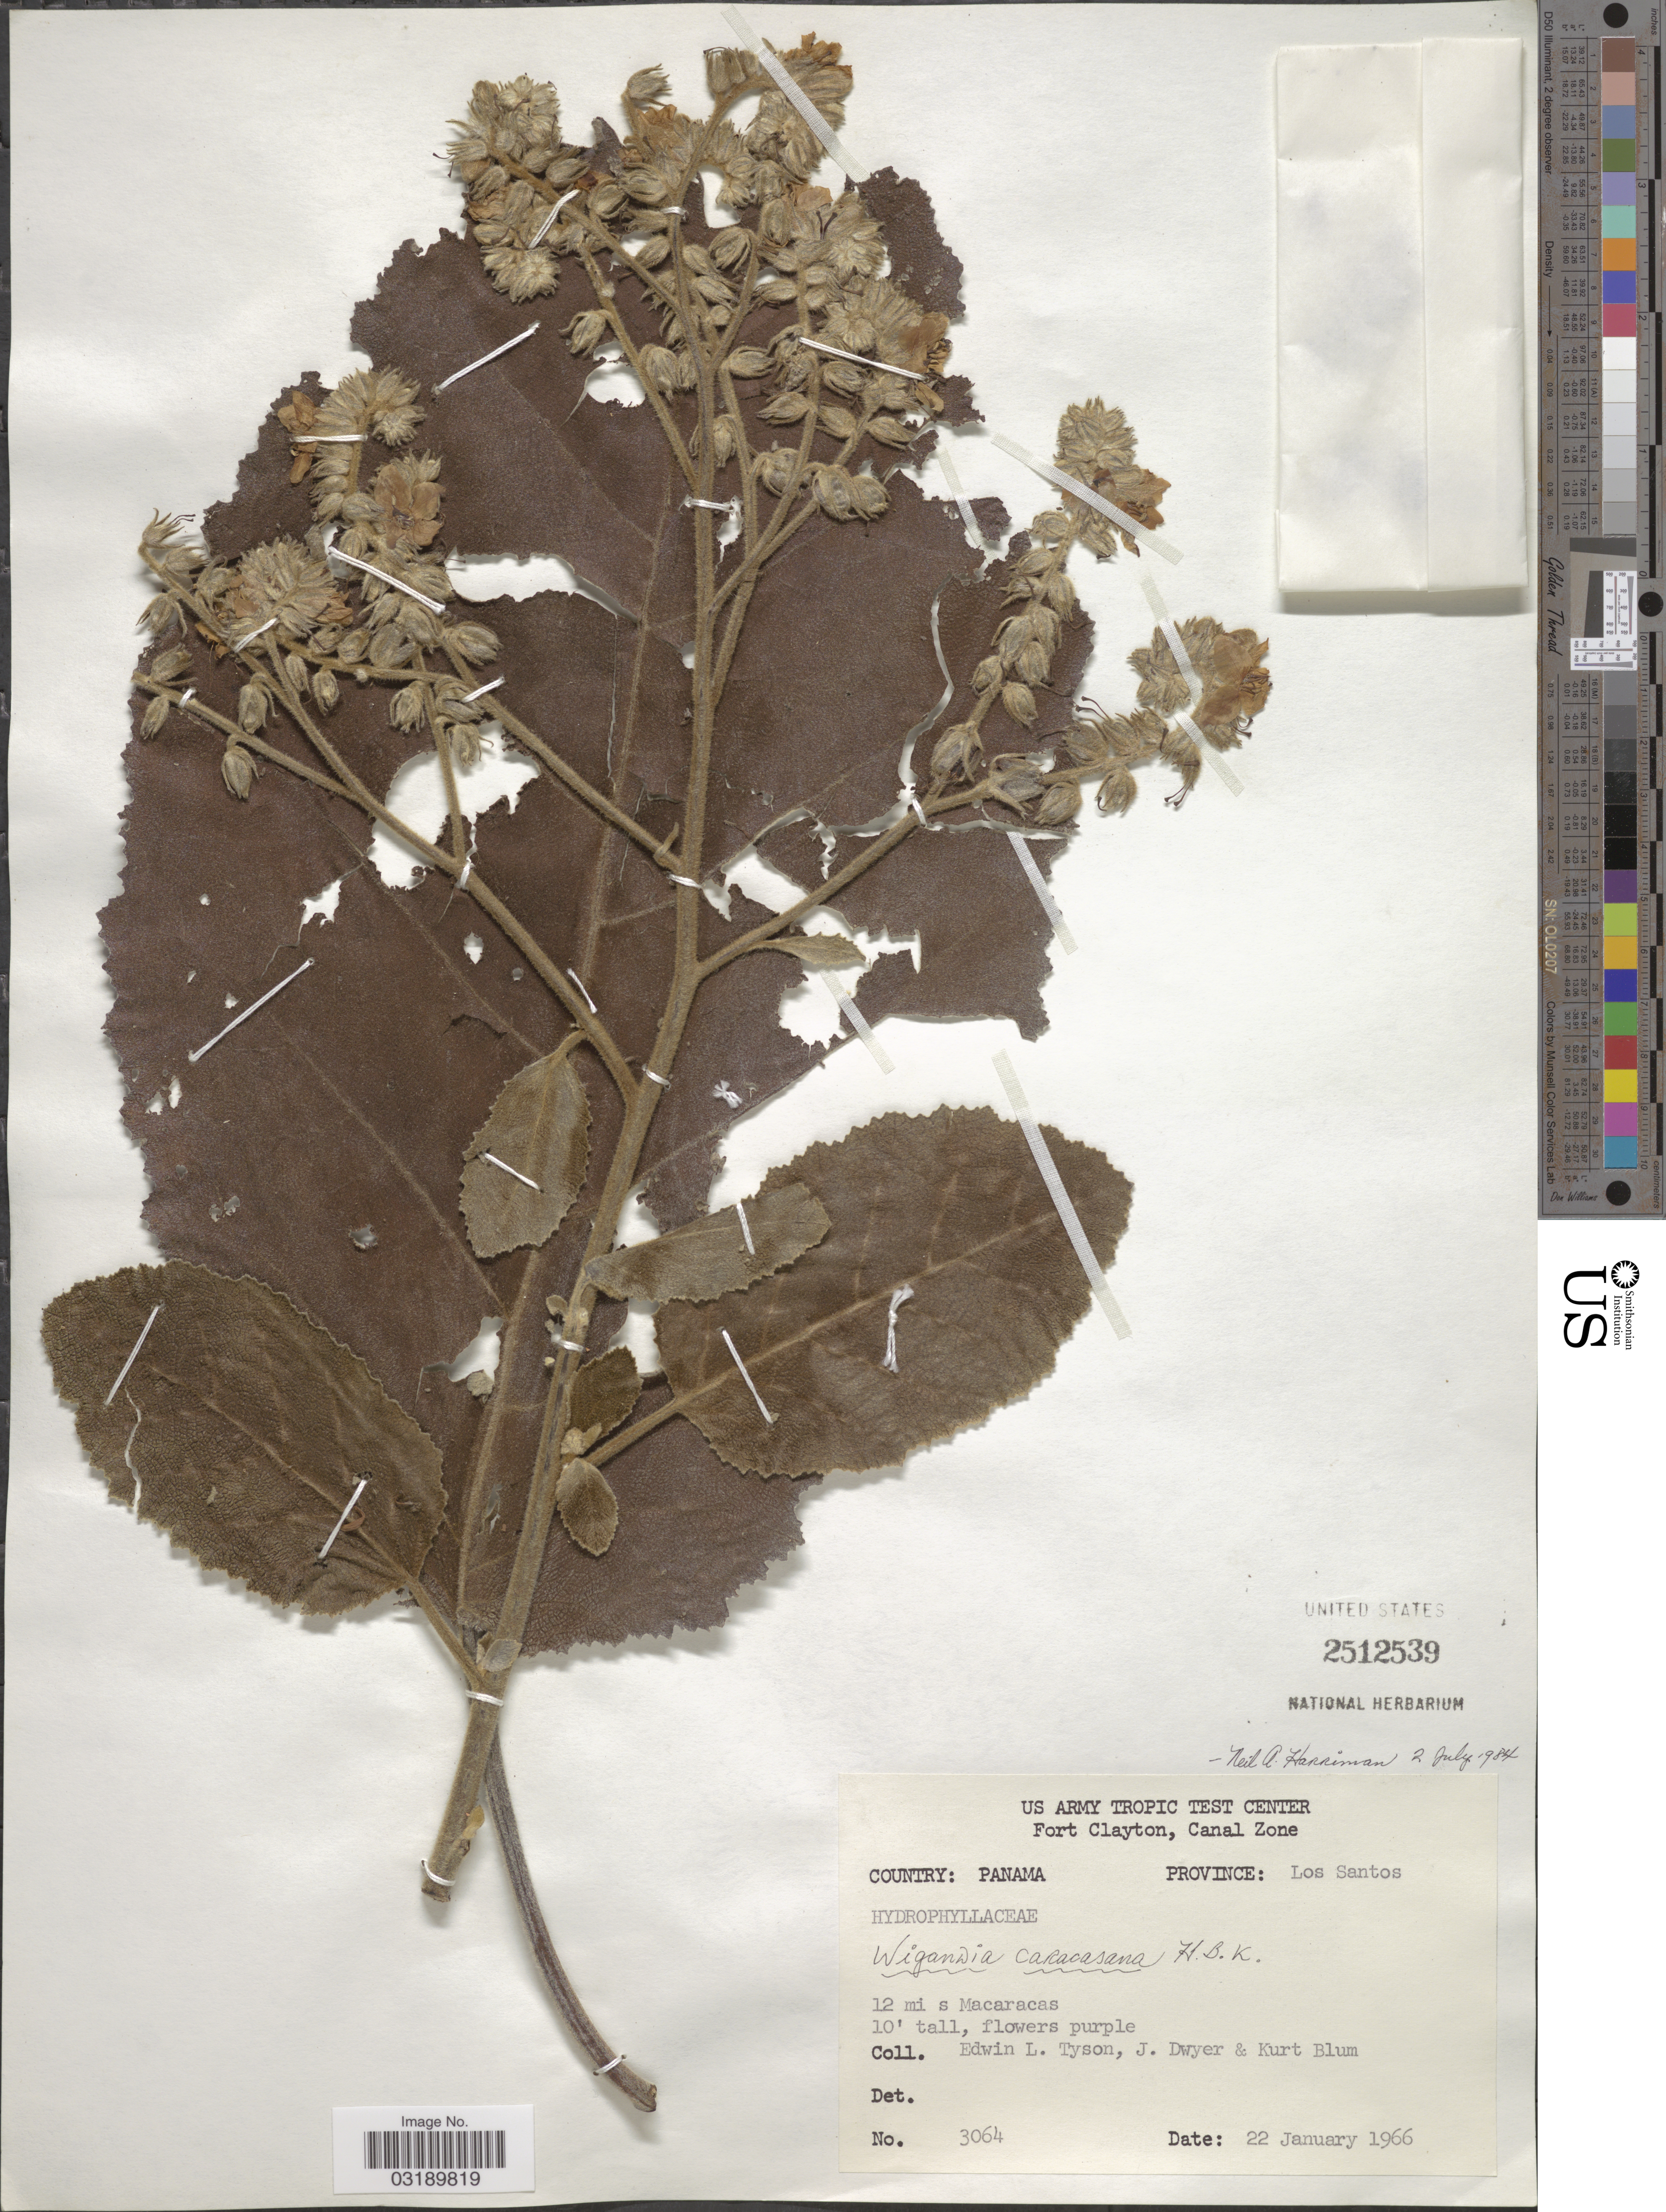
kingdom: Plantae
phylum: Tracheophyta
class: Magnoliopsida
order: Boraginales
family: Namaceae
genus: Wigandia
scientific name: Wigandia caracasana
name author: Kunth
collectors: E. L. Tyson, J. Dwyer & K. E. Blum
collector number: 3064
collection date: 1966-01-22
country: Panama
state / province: Los Santos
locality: Fort Clayton, Canal Zone. 12 mi s Macaracas.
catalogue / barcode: US 2512539